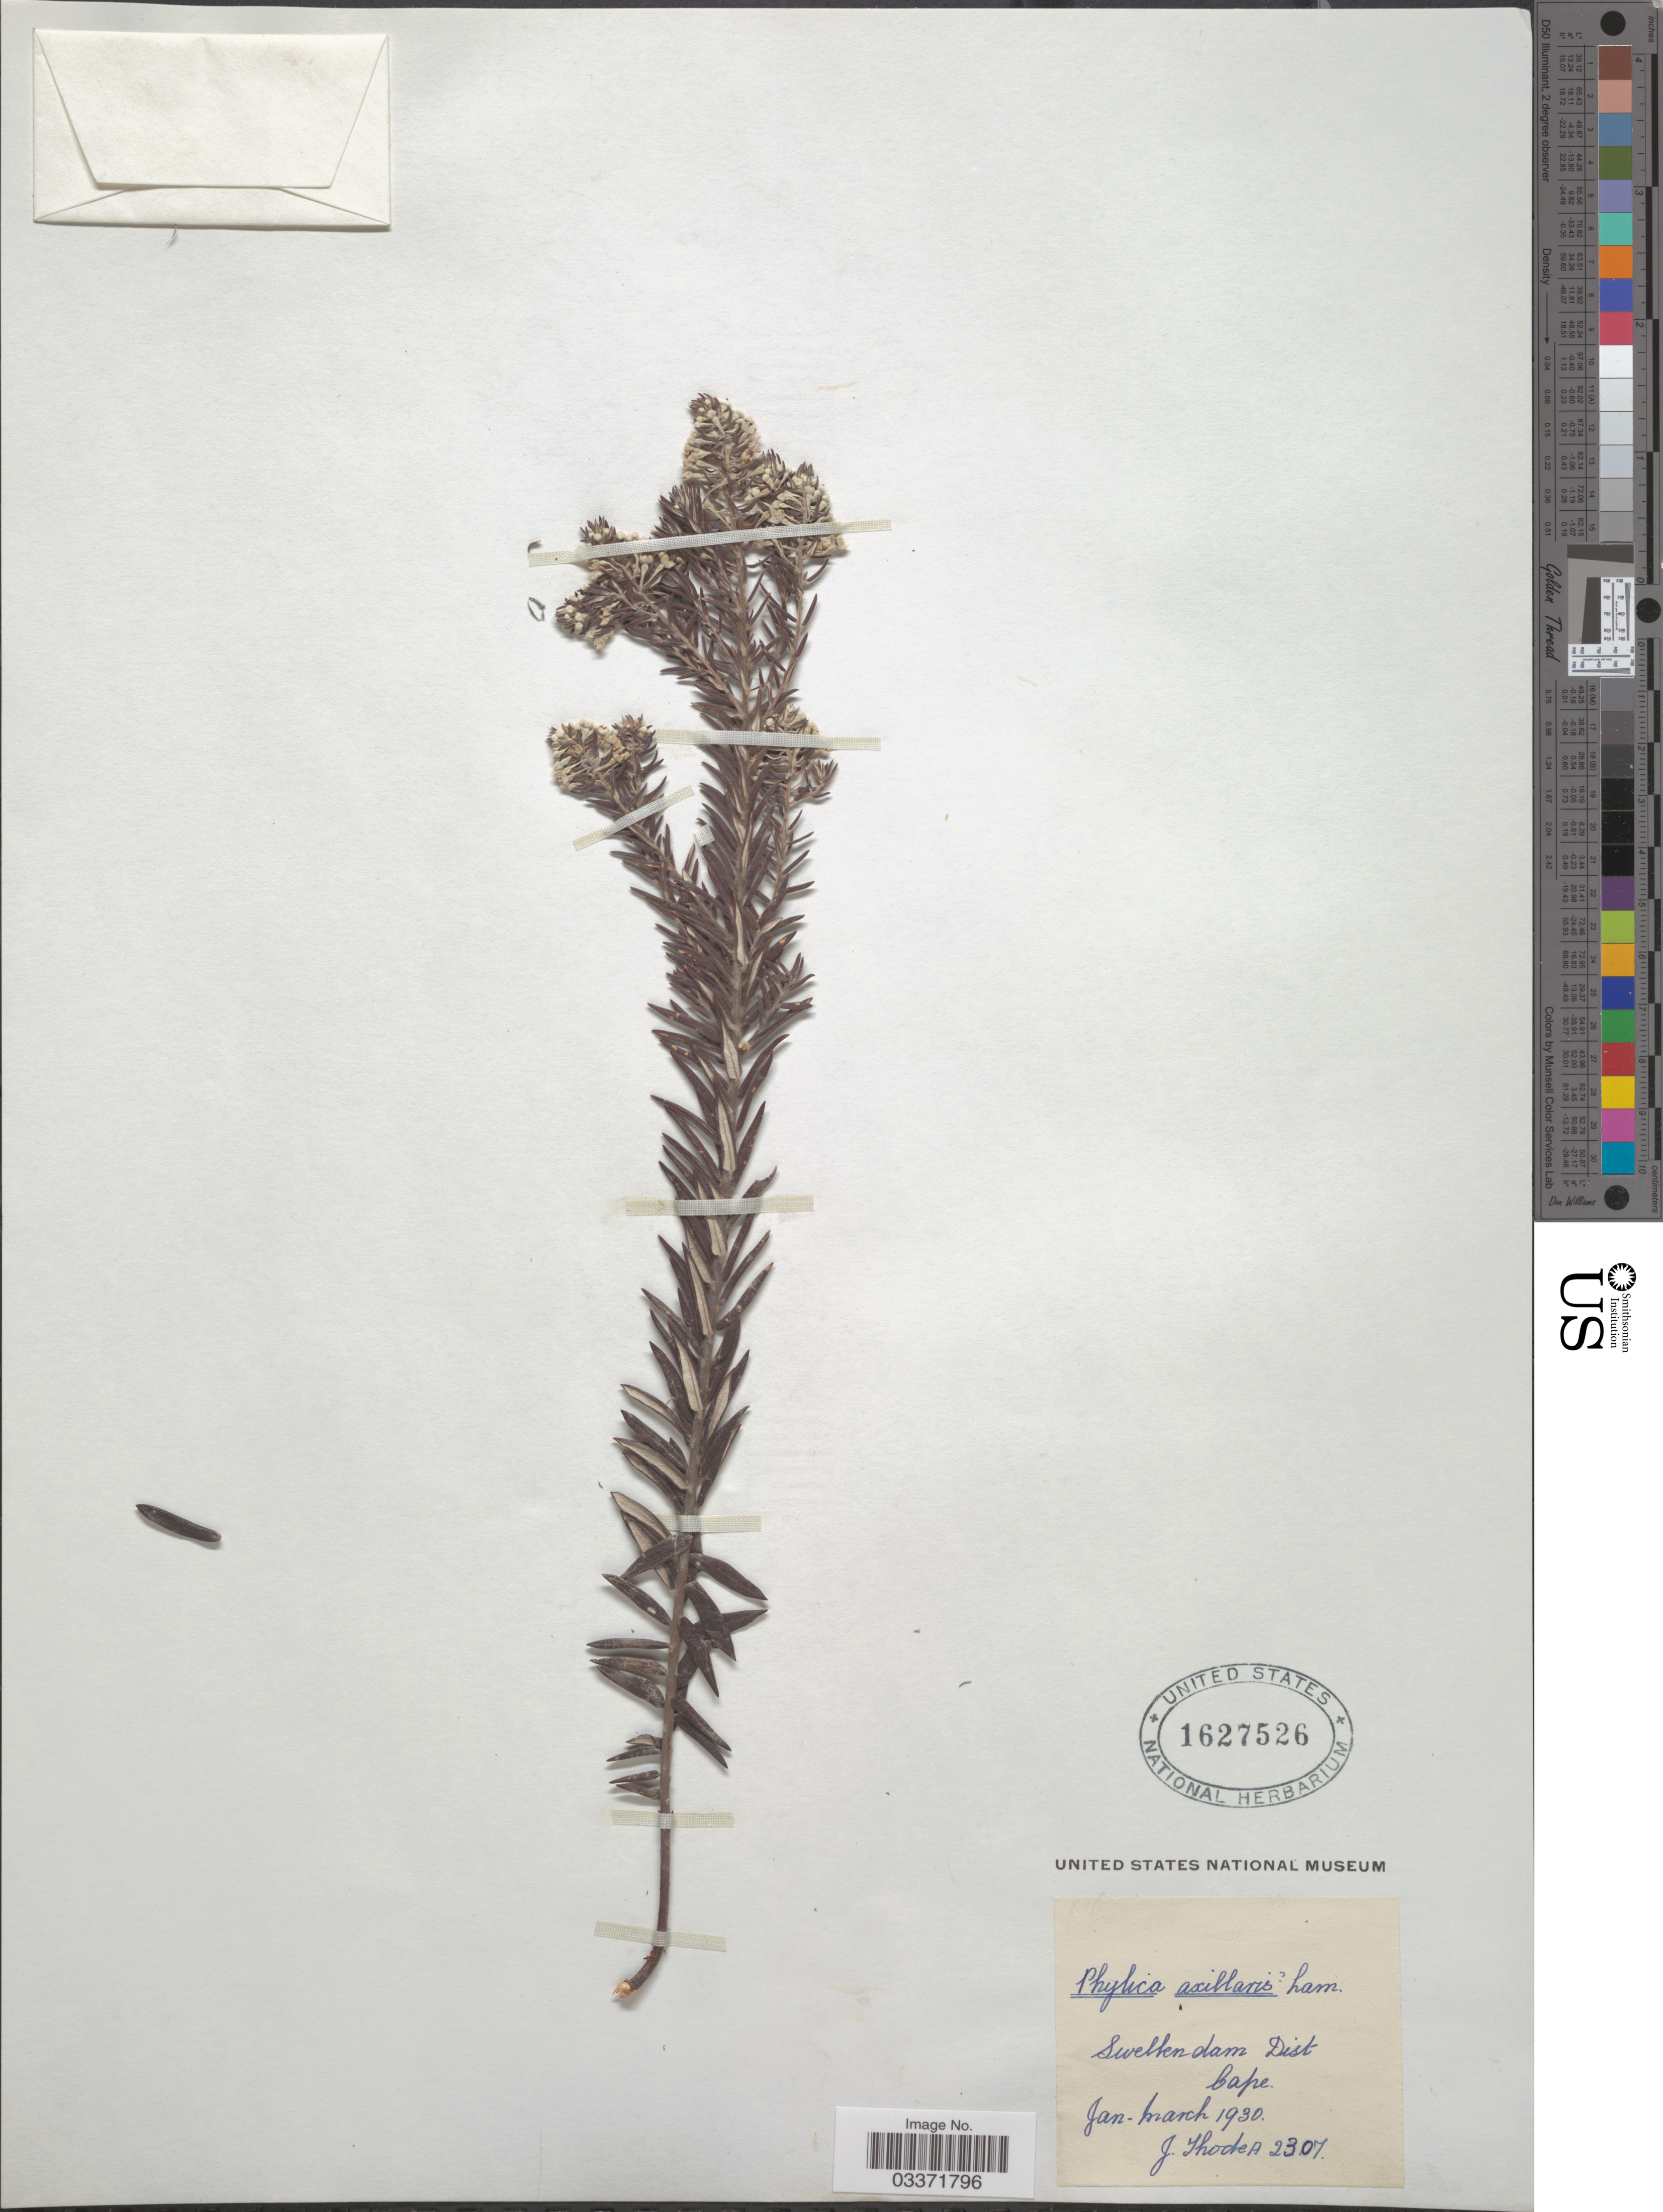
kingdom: Plantae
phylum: Tracheophyta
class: Magnoliopsida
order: Rosales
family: Rhamnaceae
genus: Phylica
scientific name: Phylica axillaris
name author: Lam.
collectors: J. Thode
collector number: A2307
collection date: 1930-01/1930-03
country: South Africa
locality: Swellendam Dist., Cape.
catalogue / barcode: US 1627526